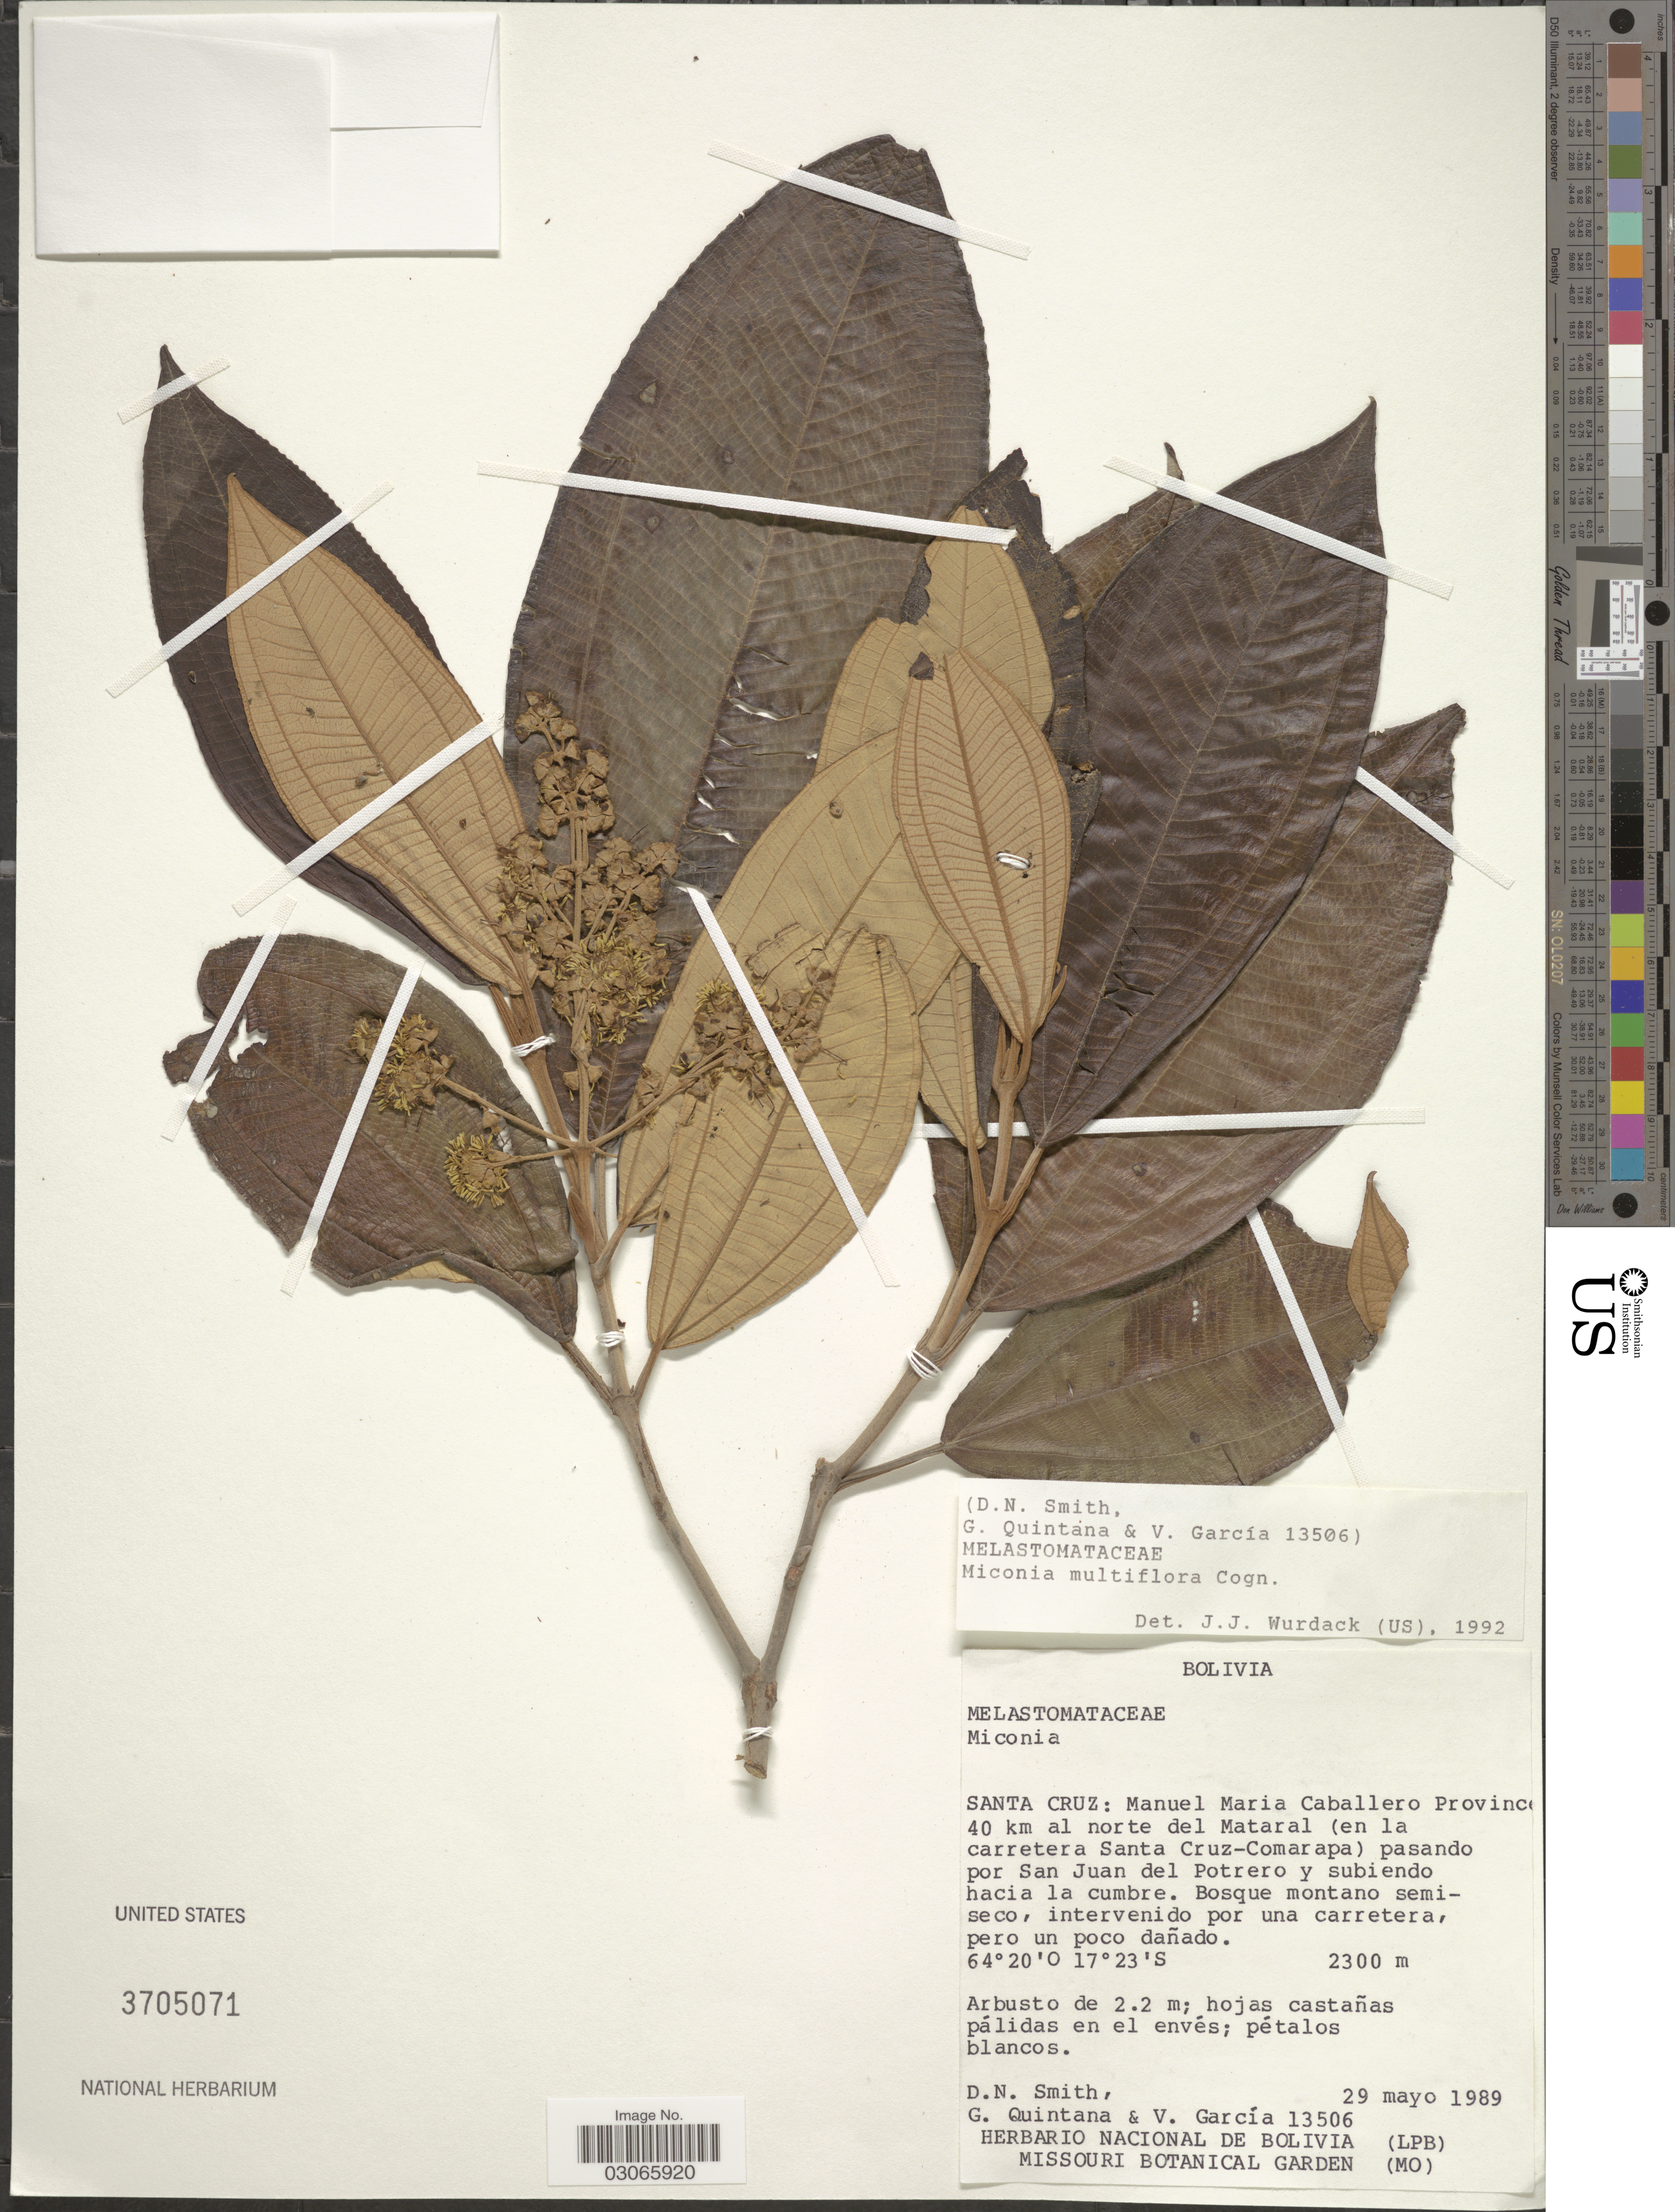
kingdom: Plantae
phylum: Tracheophyta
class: Magnoliopsida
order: Myrtales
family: Melastomataceae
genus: Miconia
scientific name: Miconia multiflora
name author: Cogn.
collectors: D. Smith, G. Quintana & V. Garcia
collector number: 13506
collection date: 1989-05-29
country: Bolivia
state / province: Santa Cruz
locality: Manuel Maria Caballero Province 40 km al norte del Mataral (en la carretera Santa Cruz-Comarapa) pasando por San Juan del Potrero y subiendo hacia la cumbre.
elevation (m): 2300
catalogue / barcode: US 3705071